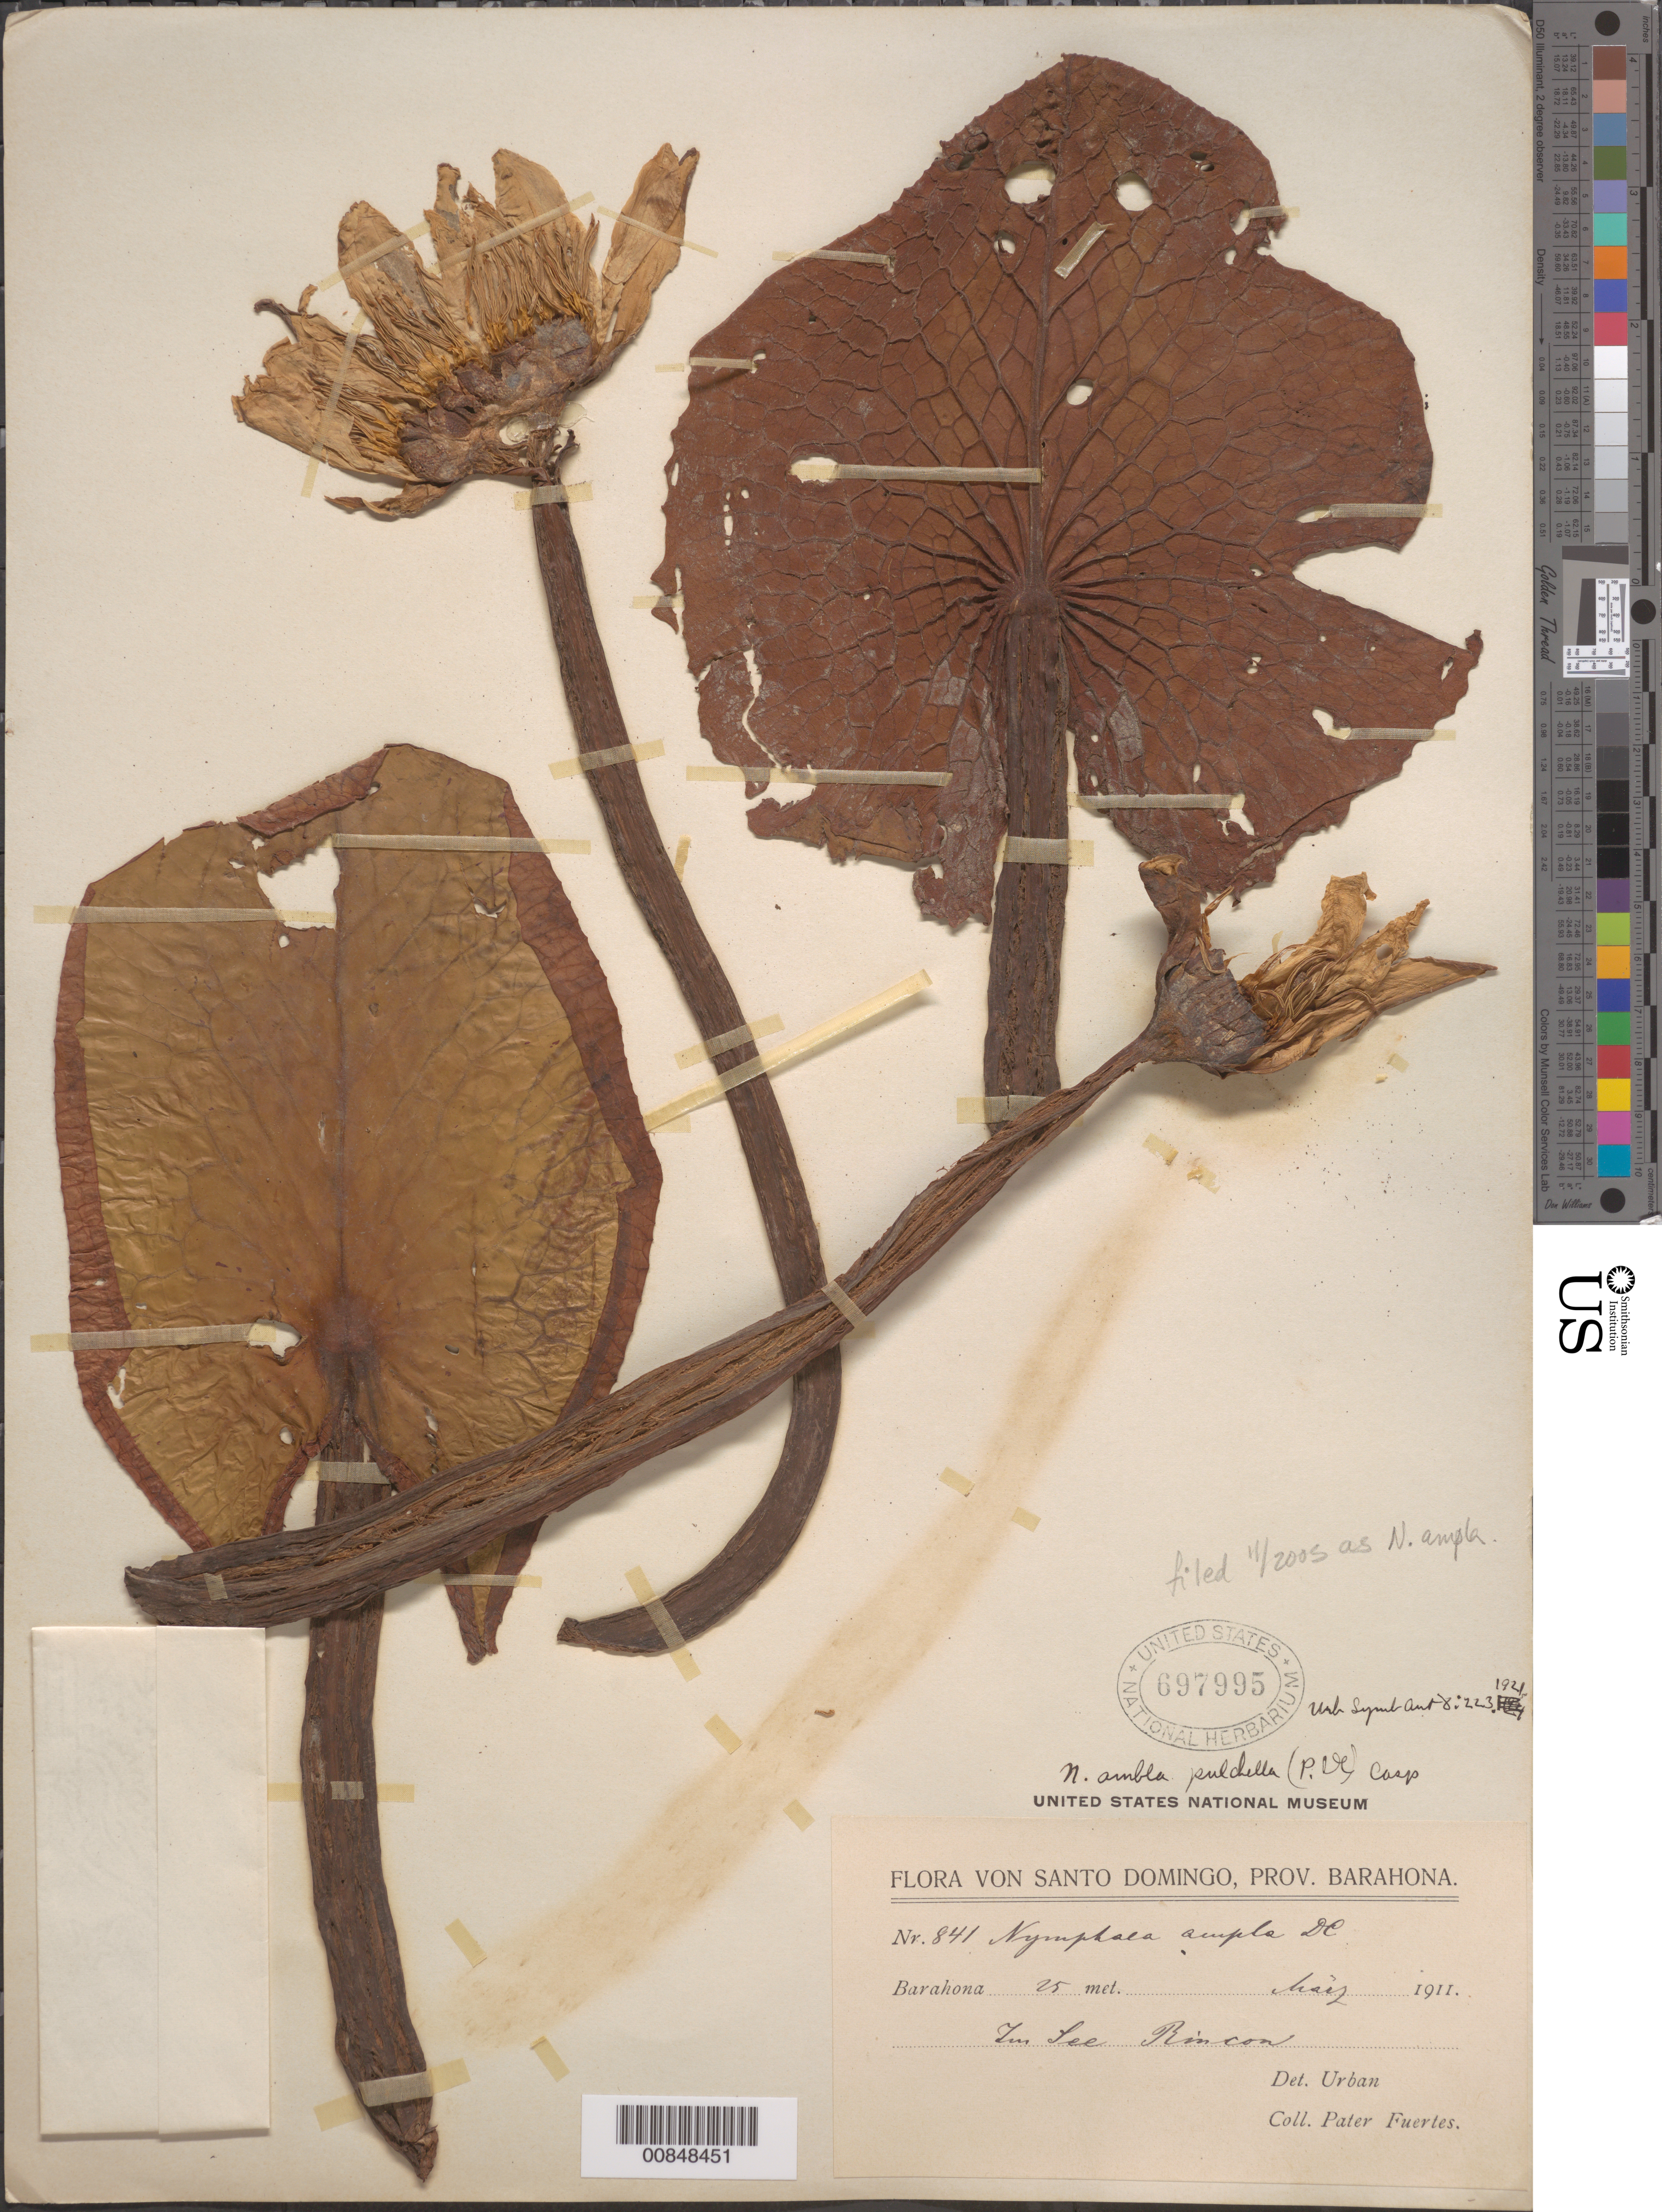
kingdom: Plantae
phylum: Tracheophyta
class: Magnoliopsida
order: Nymphaeales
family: Nymphaeaceae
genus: Nymphaea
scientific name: Nymphaea ampla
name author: (Salisb.) DC.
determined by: Urban, Ignatz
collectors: M. D. Fuertes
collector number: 841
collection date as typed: May 1911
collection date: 1911-05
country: Dominican Republic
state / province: Barahona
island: Hispaniola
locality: Prov. Barahona. In Lee Rincón.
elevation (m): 25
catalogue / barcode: US 697995